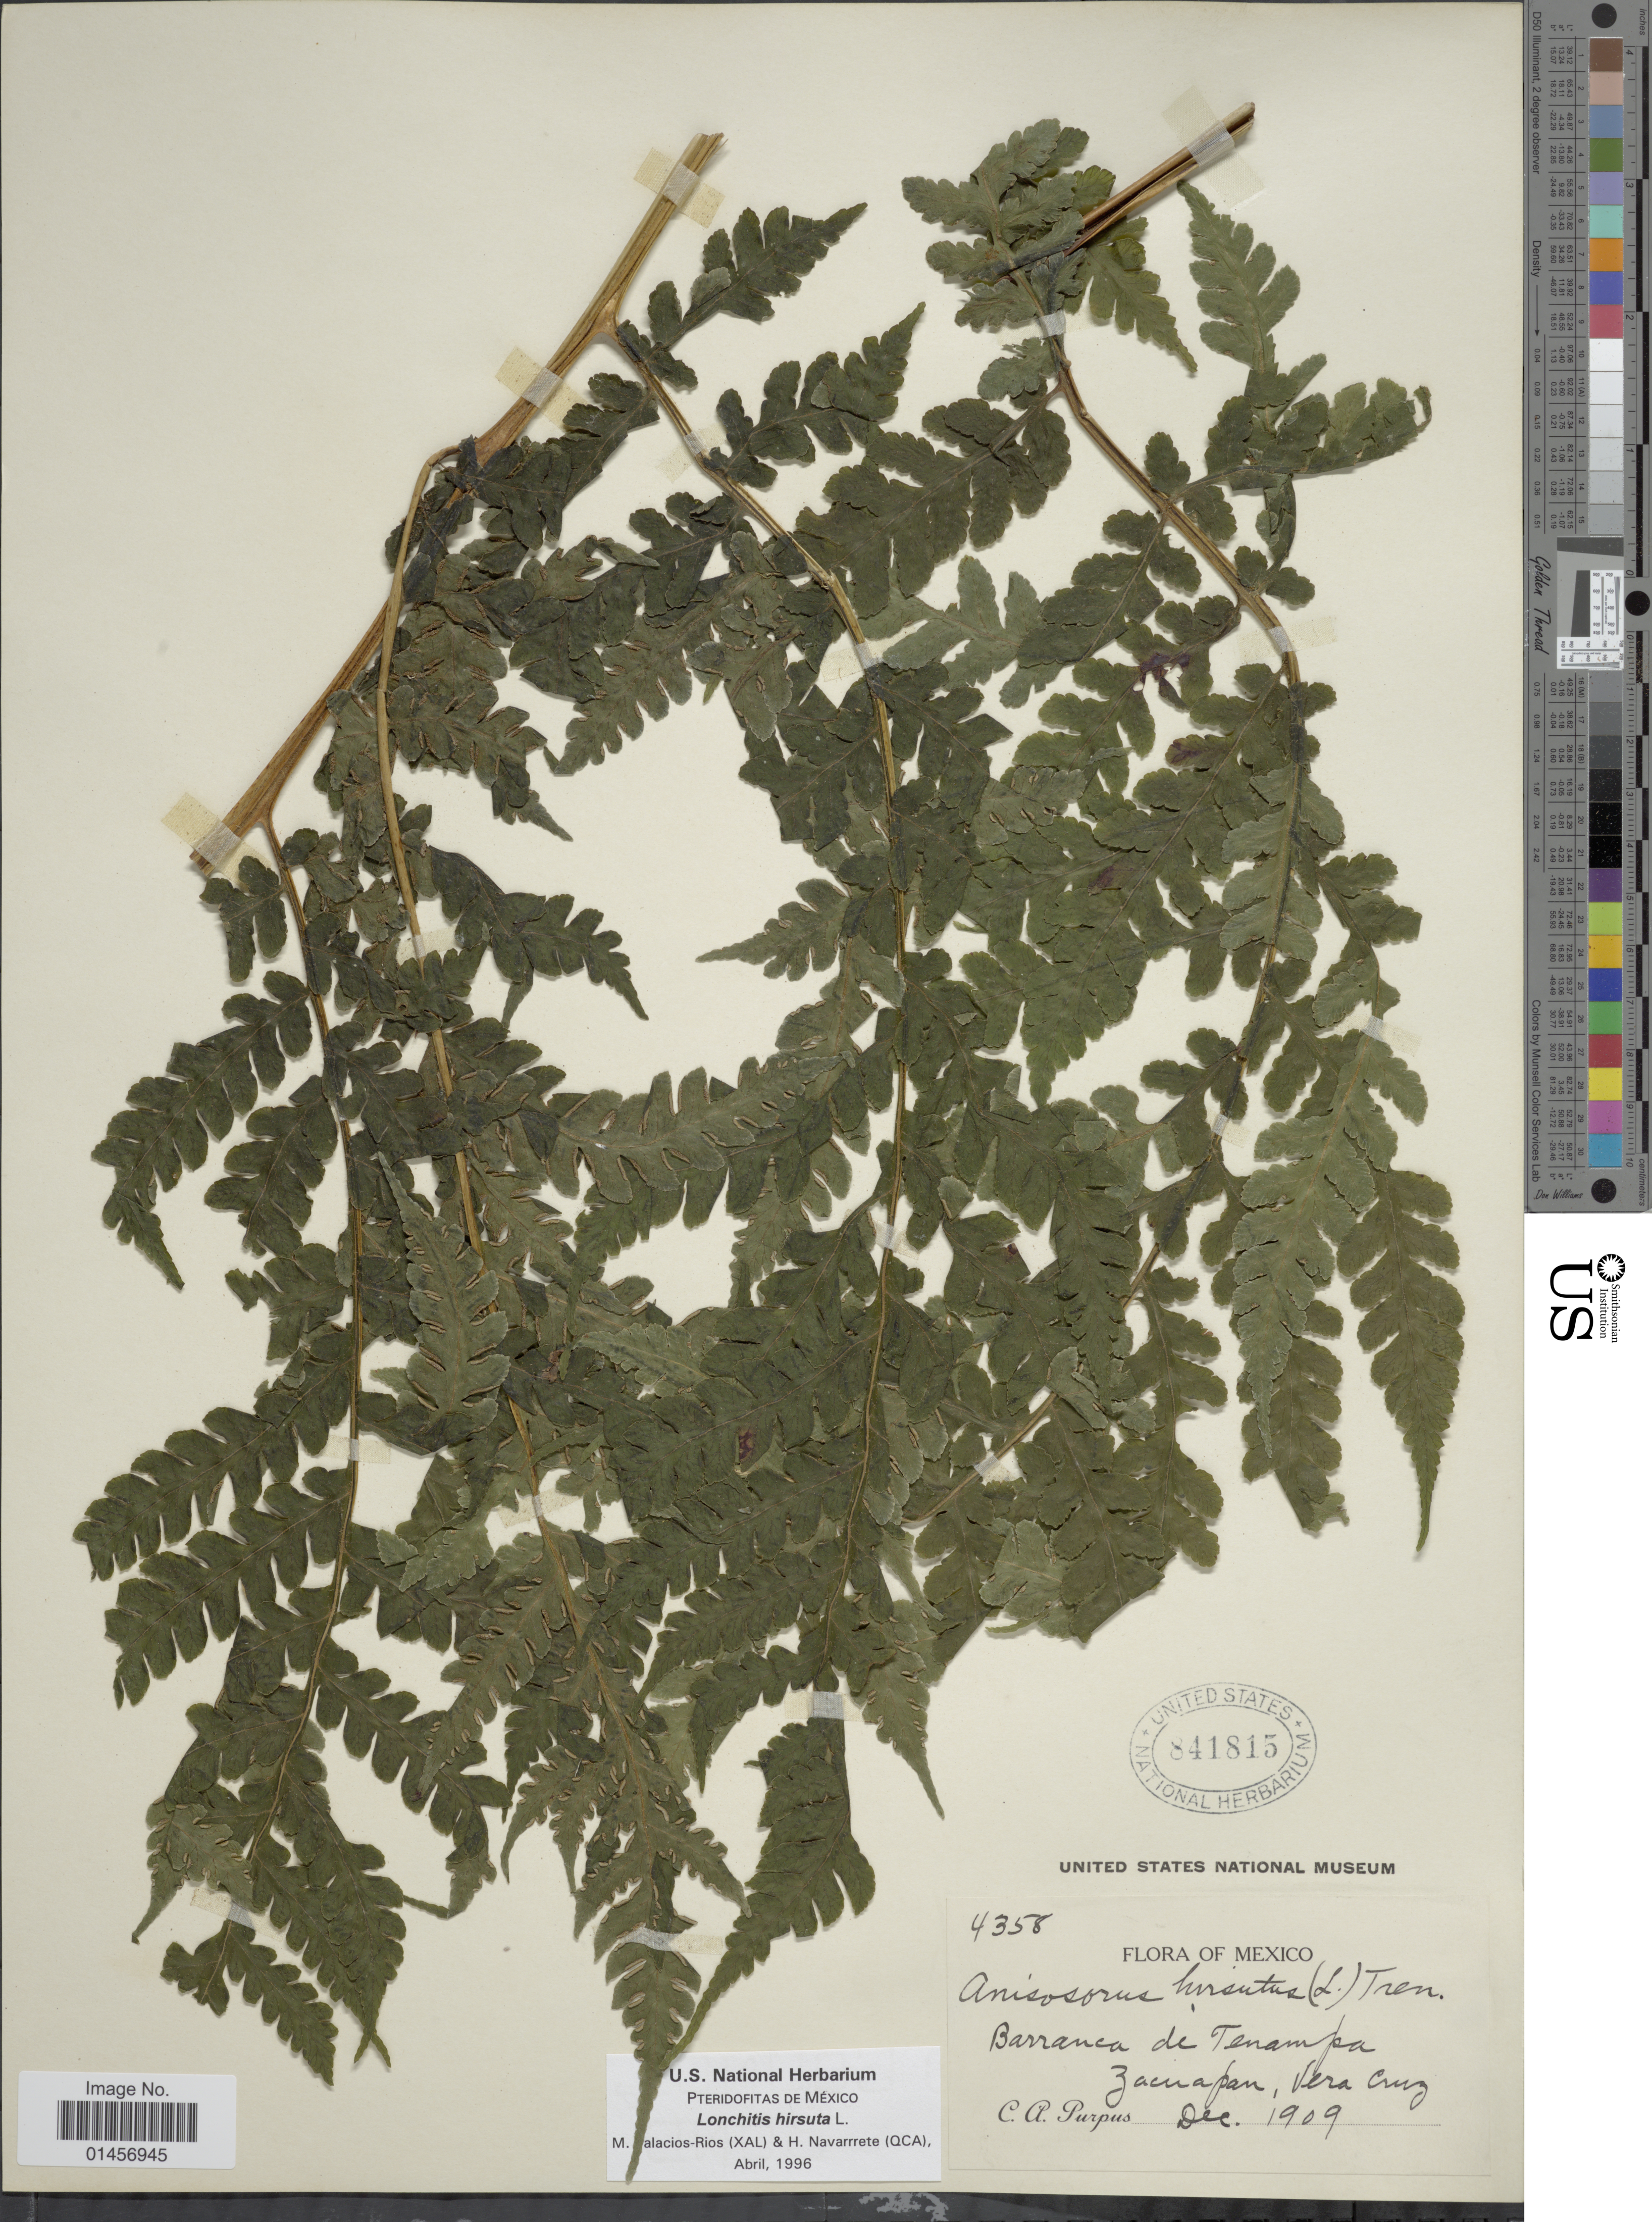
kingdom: Plantae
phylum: Tracheophyta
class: Polypodiopsida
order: Polypodiales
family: Lonchitidaceae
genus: Lonchitis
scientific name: Lonchitis hirsuta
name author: L.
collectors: C. A. Purpus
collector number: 4358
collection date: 1909-12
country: Mexico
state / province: Veracruz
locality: Mexico, Barranca de Tenampa, Zacuapan. Vera Cruz.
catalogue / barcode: US 841815